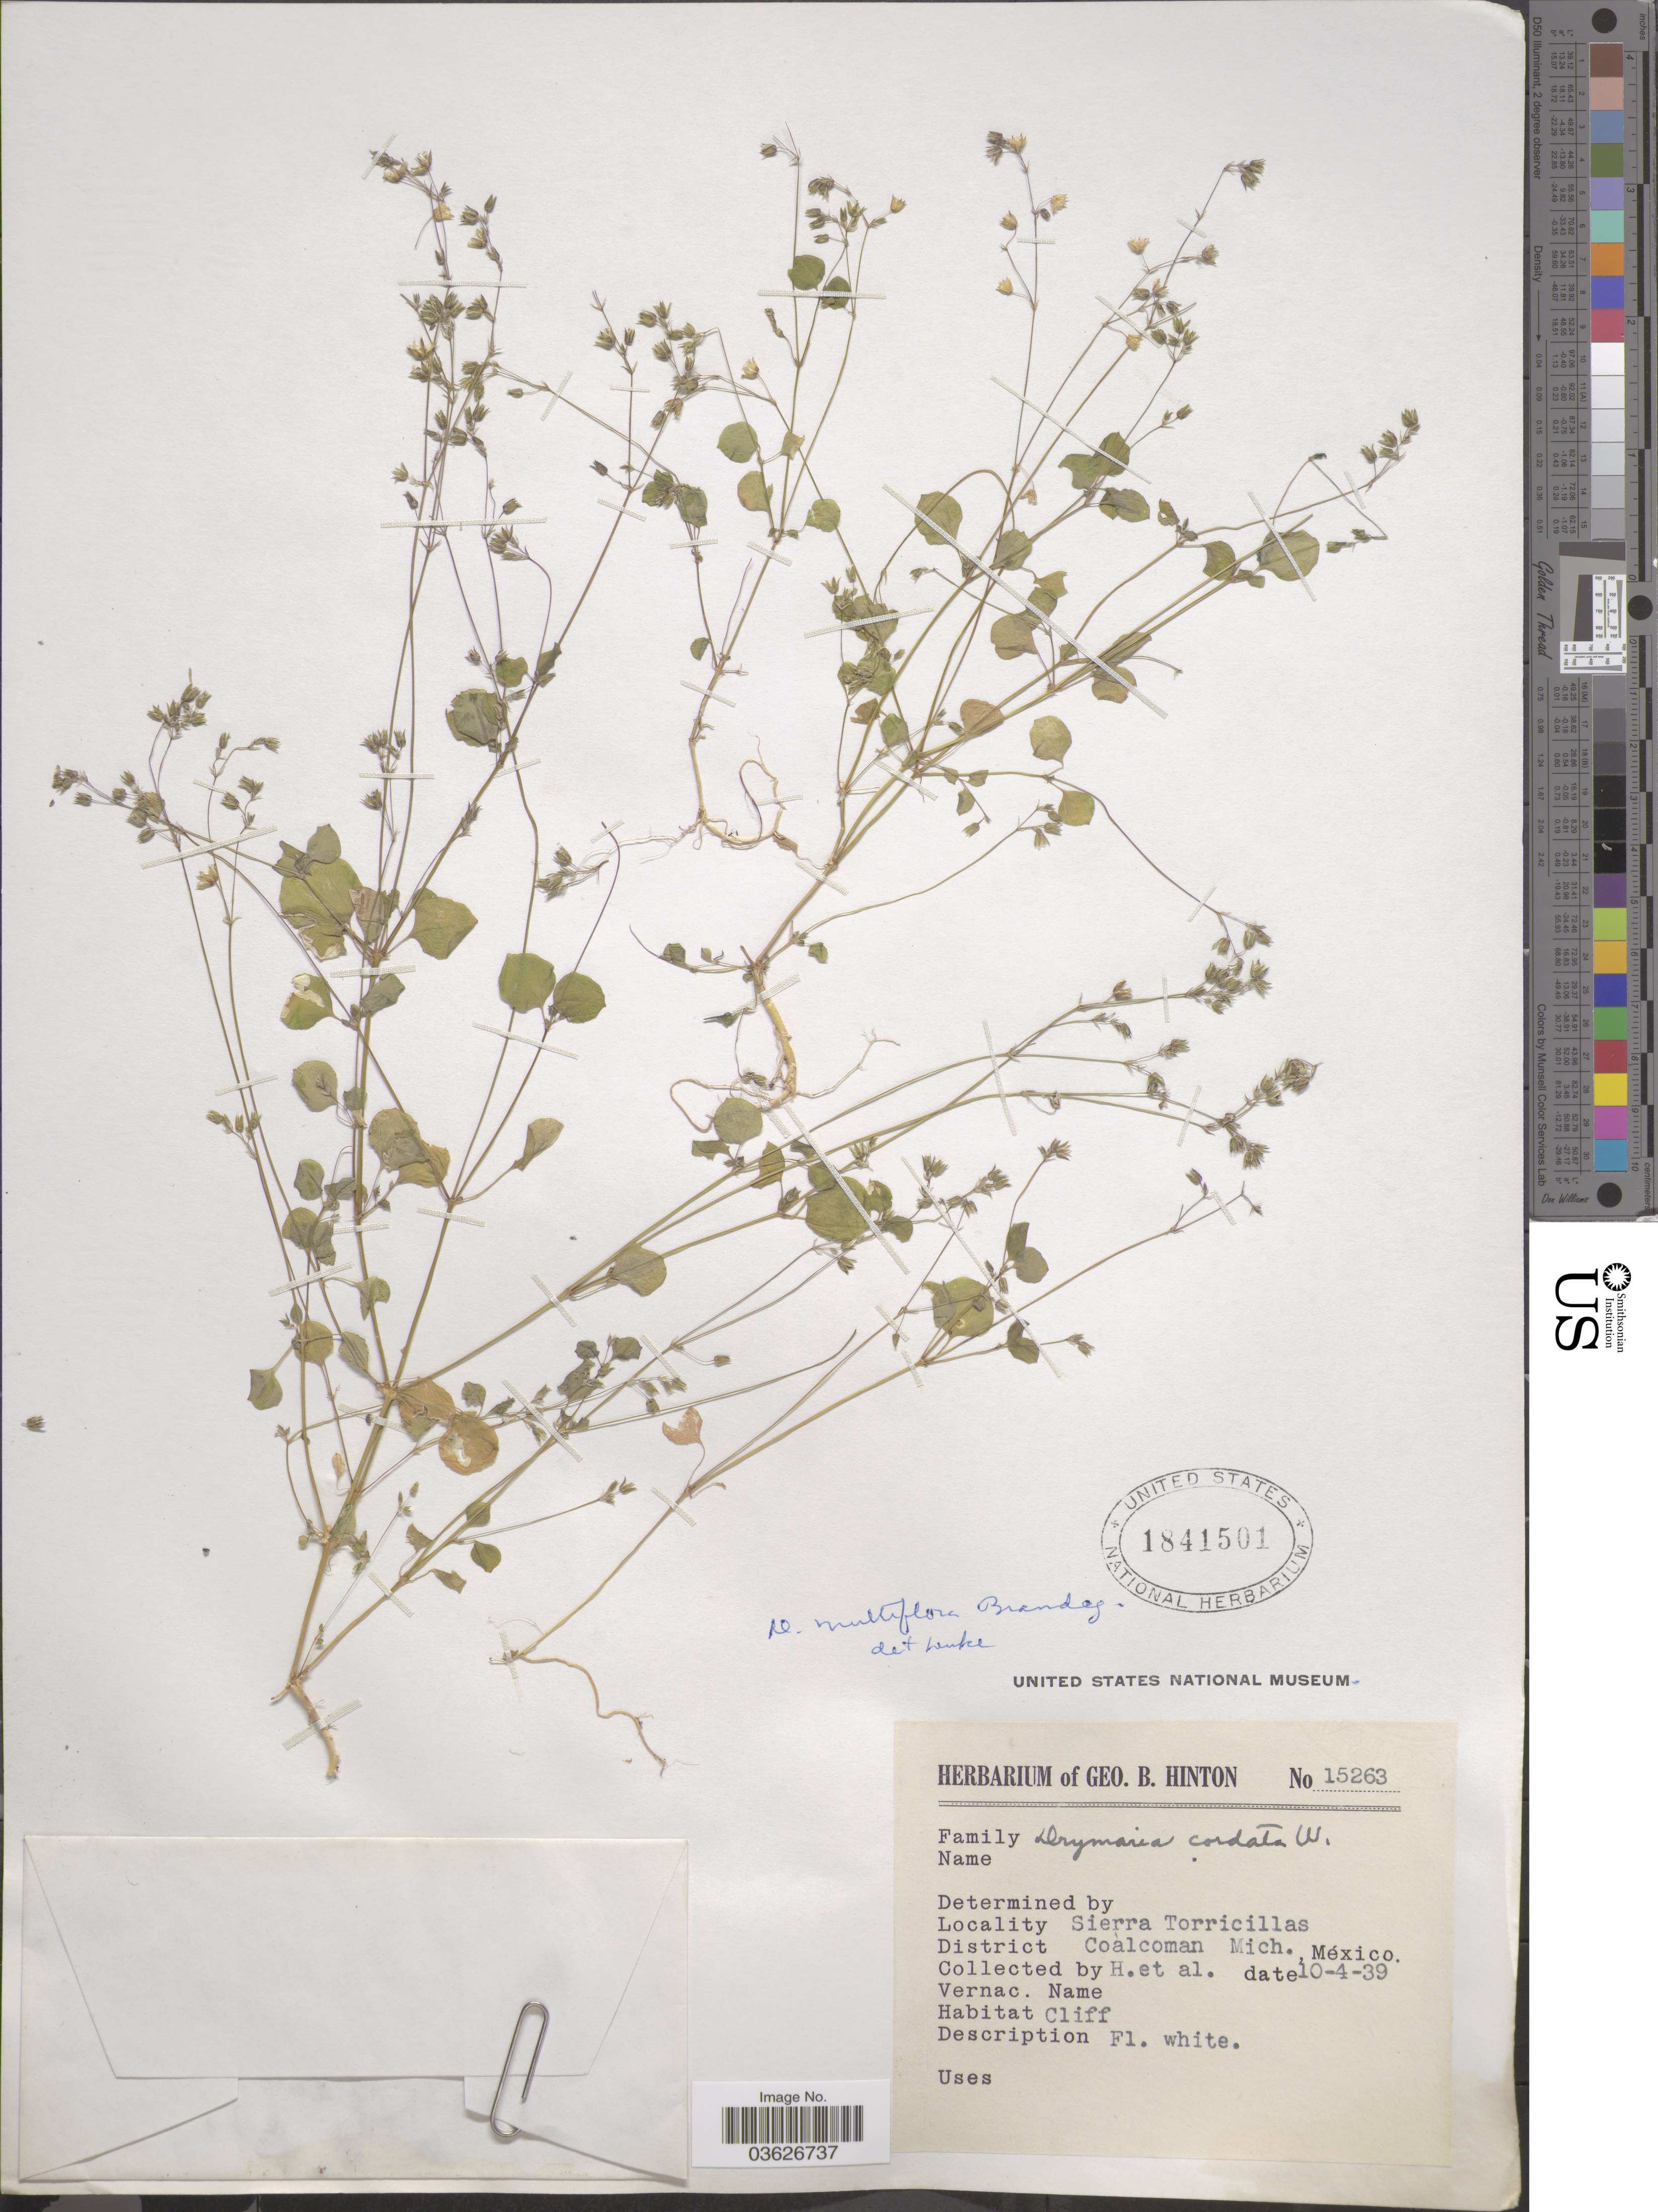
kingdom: Plantae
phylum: Tracheophyta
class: Magnoliopsida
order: Caryophyllales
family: Caryophyllaceae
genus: Drymaria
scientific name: Drymaria multiflora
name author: Brandegee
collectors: G. B. Hinton & et al.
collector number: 15263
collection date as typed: Transcribed d/m/y: 10/4/39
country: Mexico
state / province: Michoacán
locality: Sierra Torricillas. District Coalcoman.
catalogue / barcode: US 1841501